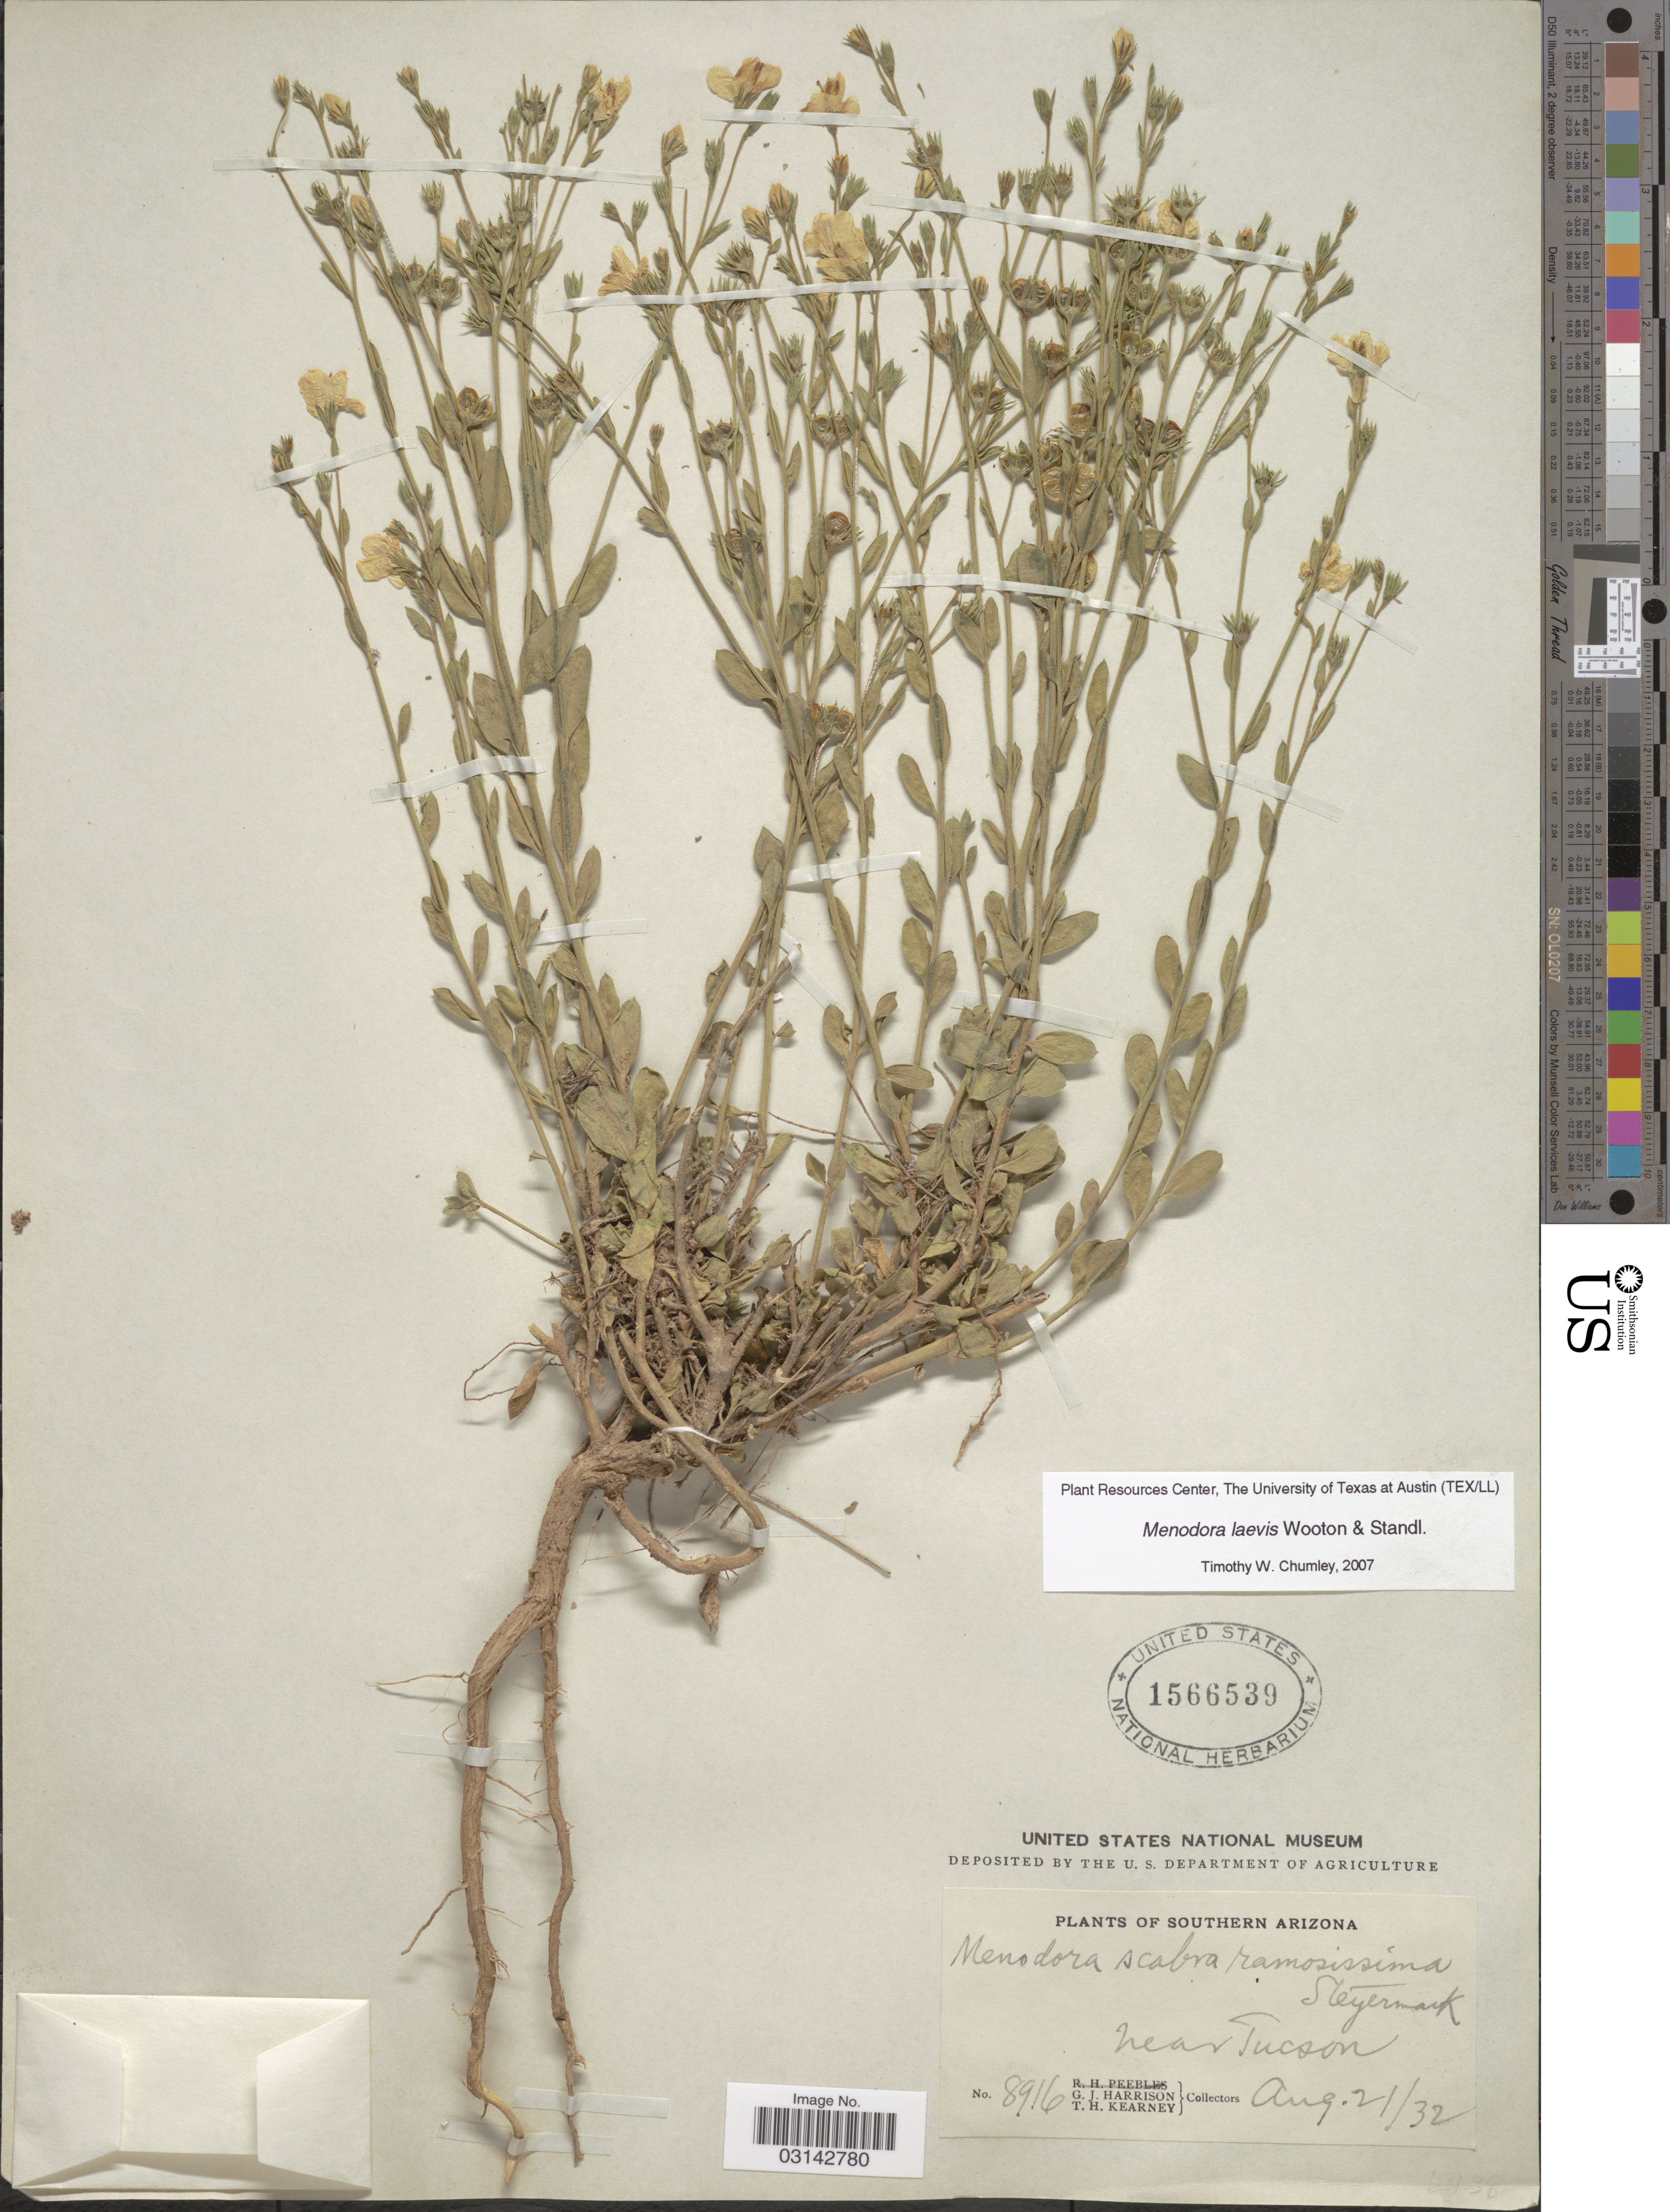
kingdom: Plantae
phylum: Tracheophyta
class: Magnoliopsida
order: Lamiales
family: Oleaceae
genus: Menodora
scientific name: Menodora laevis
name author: Wooton & Standl.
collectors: G. J. Harrison & T. H. Kearney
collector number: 8916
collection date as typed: Transcribed d/m/y: 21/8/32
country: United States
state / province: Arizona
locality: Southern Arizona, Near Tucson.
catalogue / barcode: US 1566539